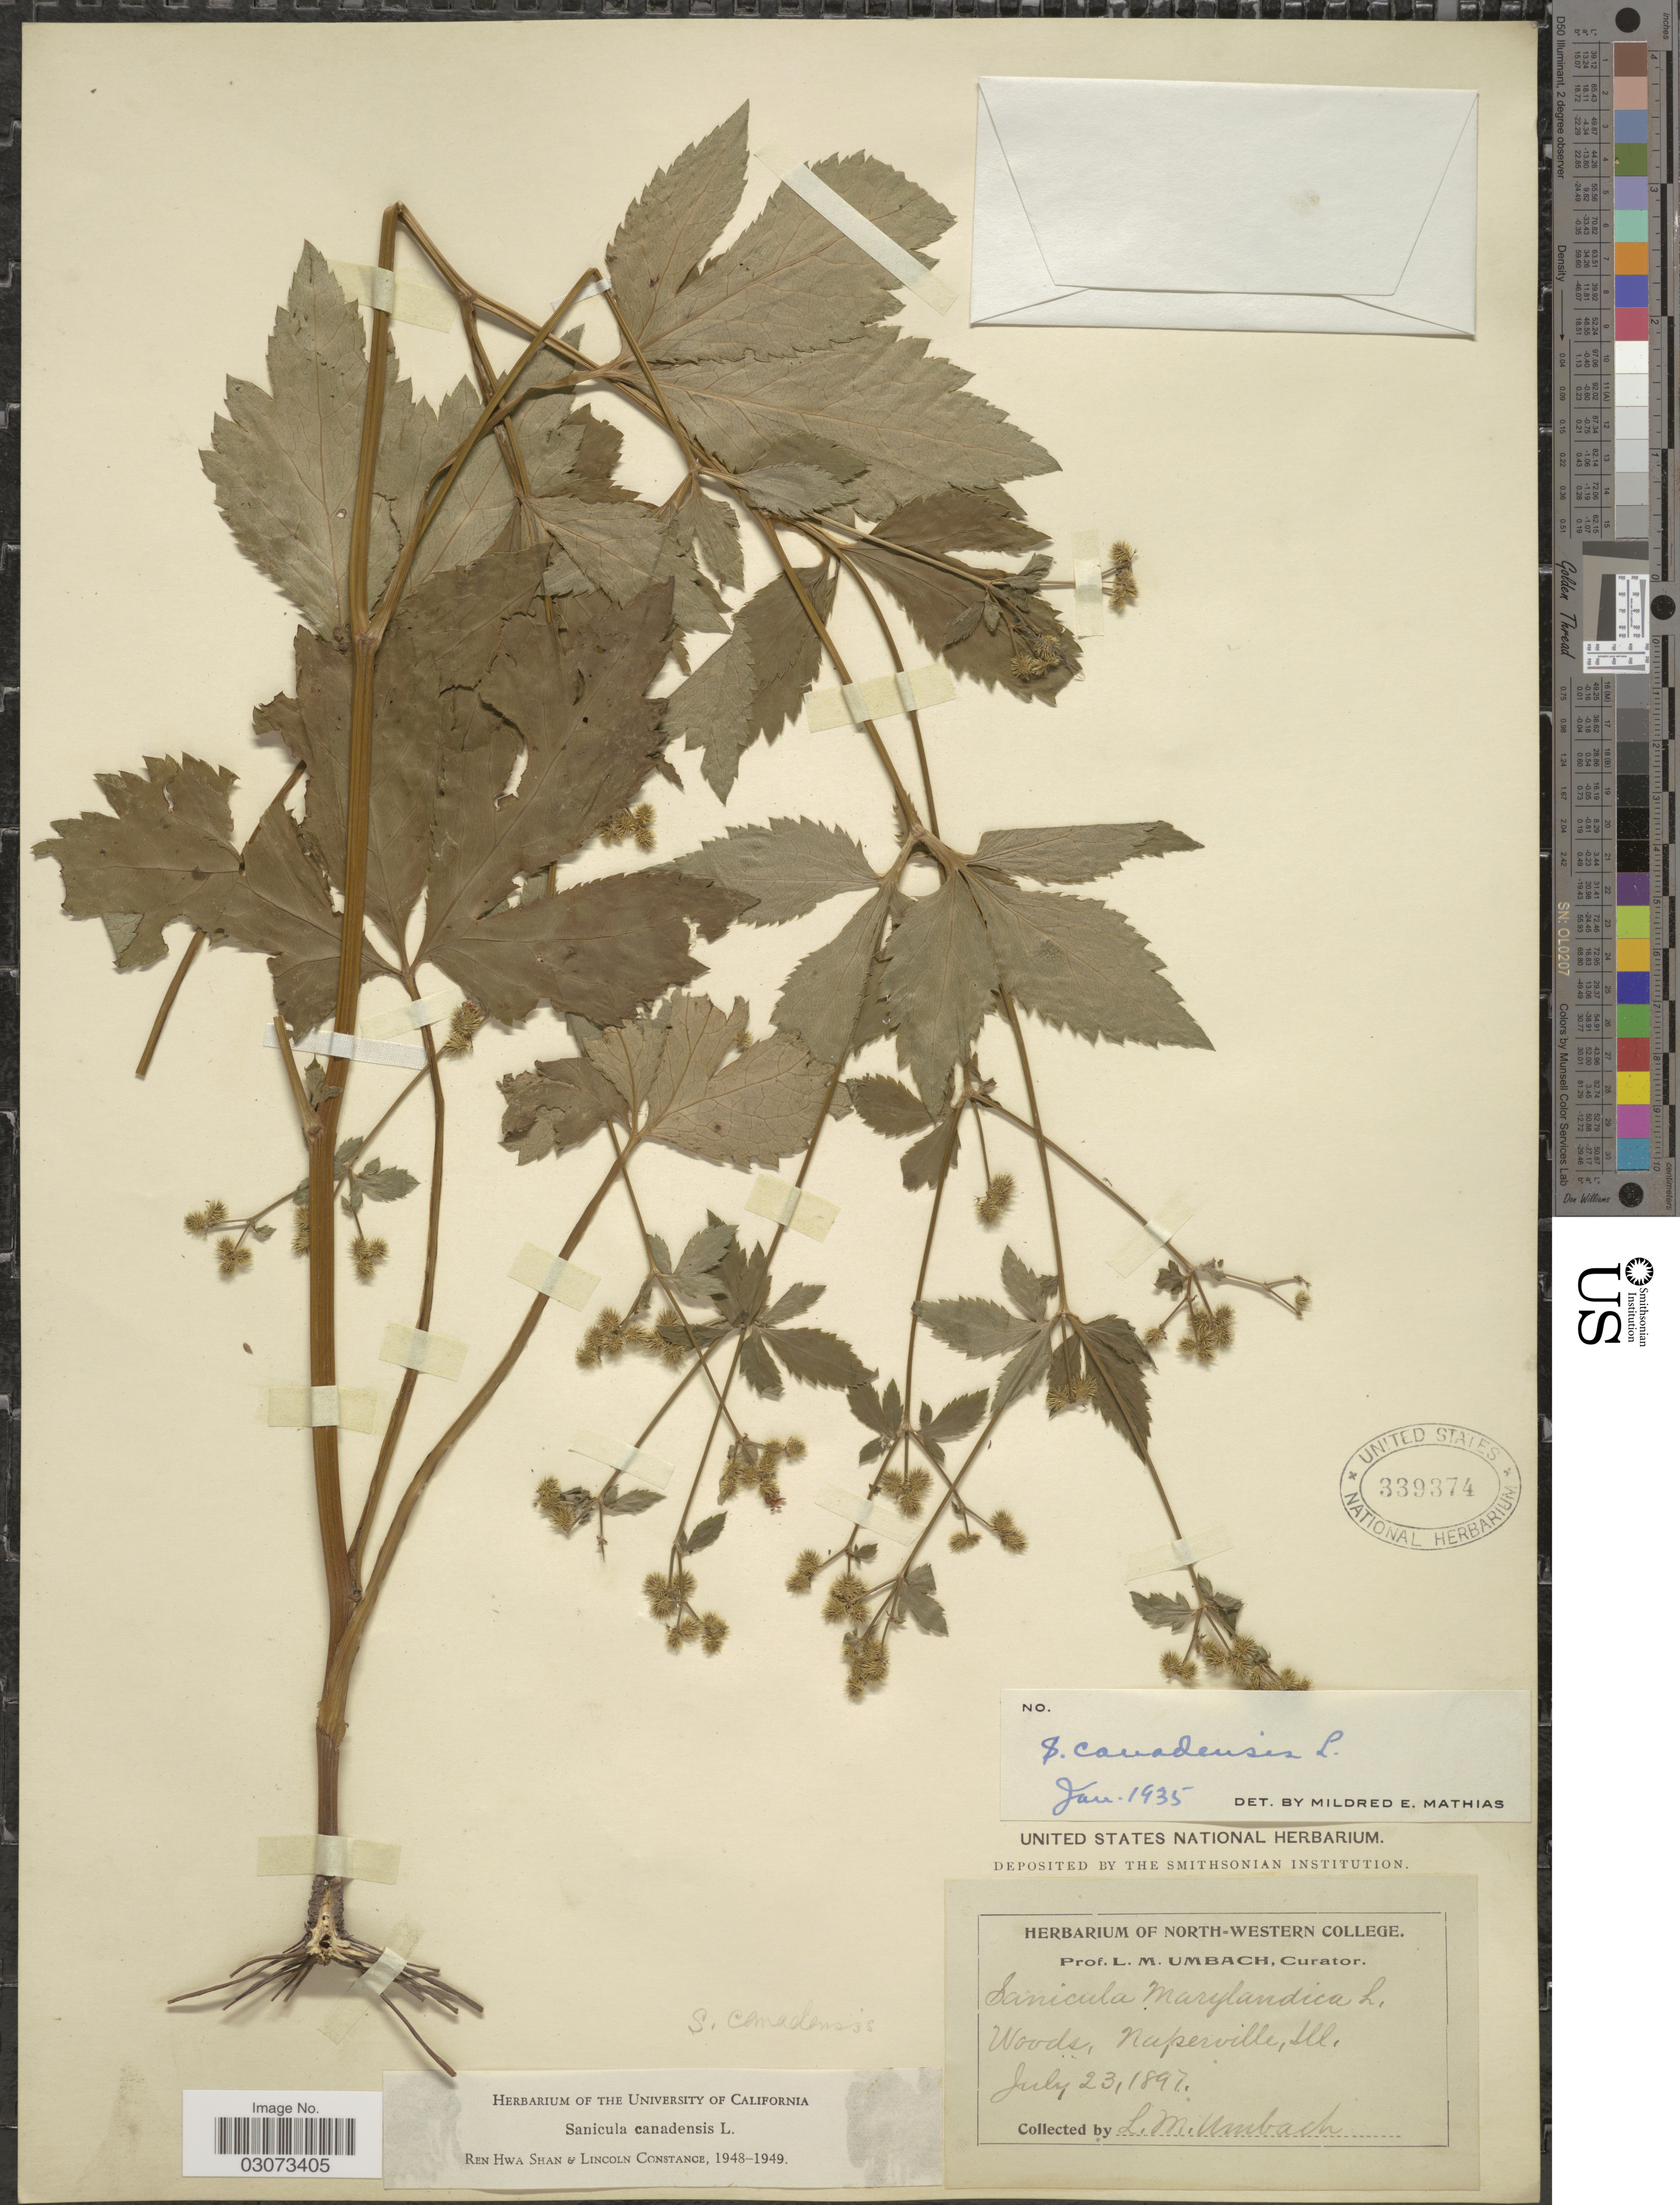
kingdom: Plantae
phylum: Tracheophyta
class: Magnoliopsida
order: Apiales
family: Apiaceae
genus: Sanicula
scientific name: Sanicula canadensis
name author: L.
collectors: L. M. Umbach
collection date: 1897-07-23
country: United States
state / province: Illinois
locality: Naperville.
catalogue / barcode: US 339374